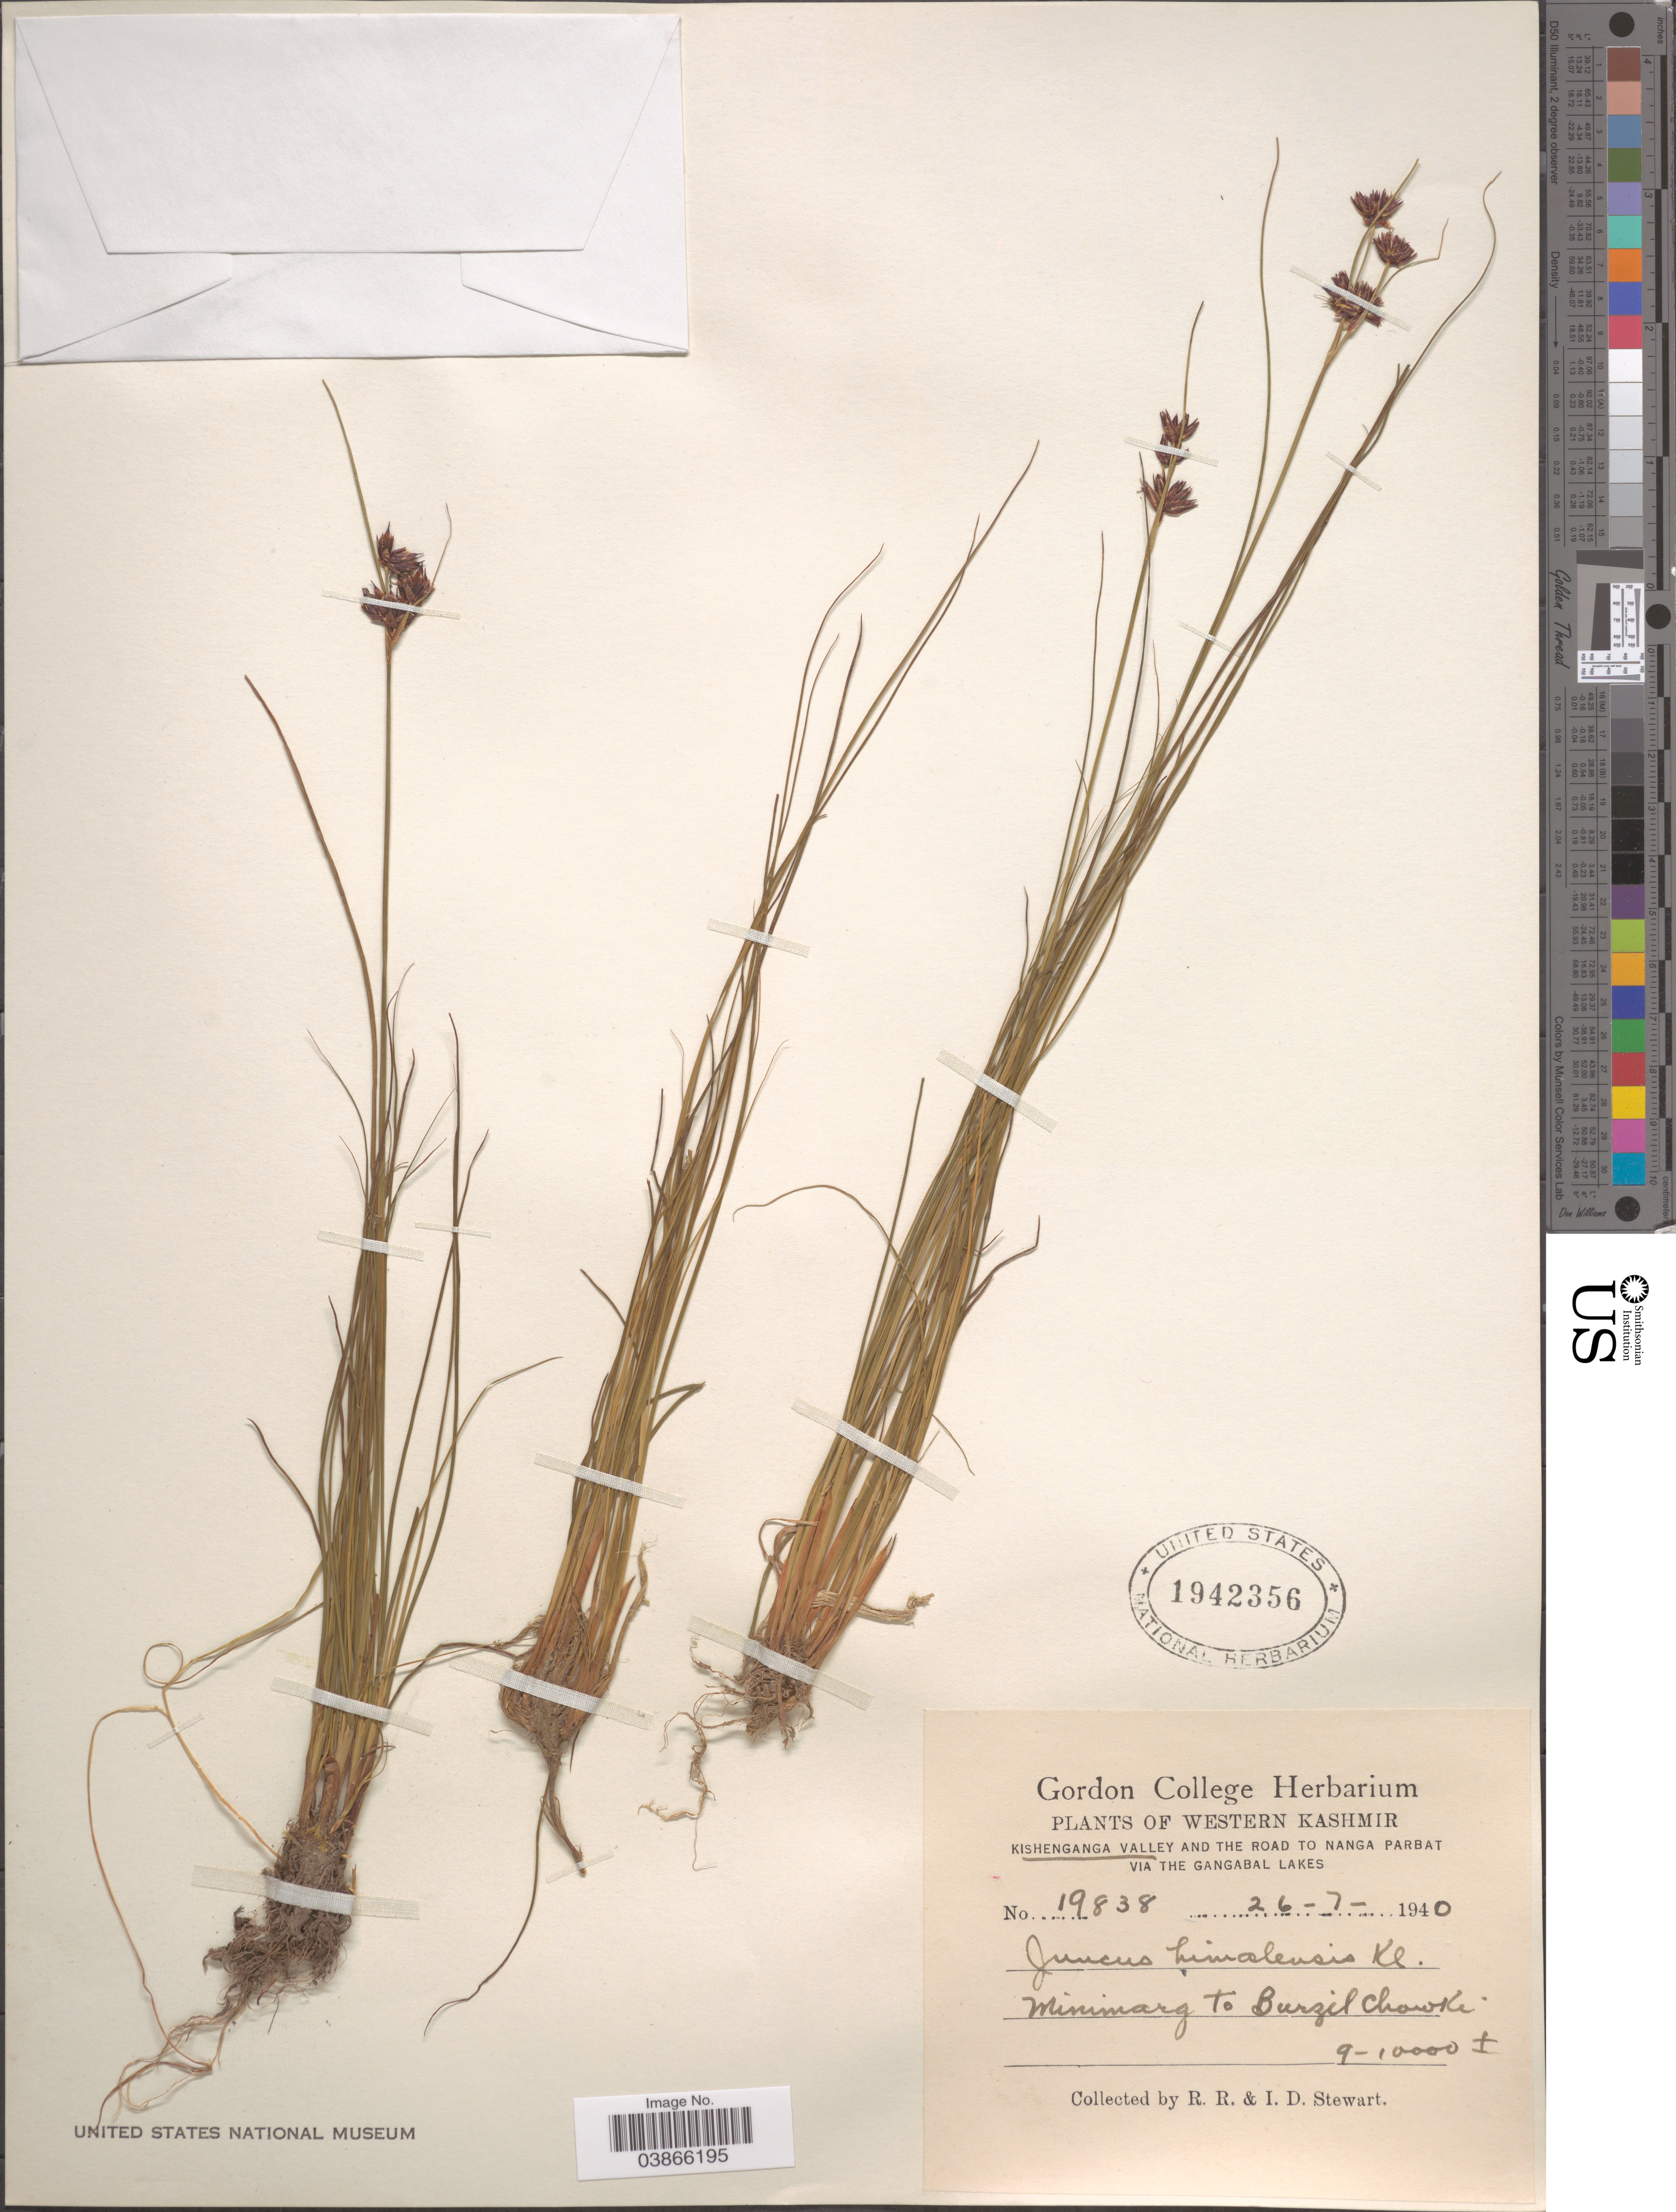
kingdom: Plantae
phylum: Tracheophyta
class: Liliopsida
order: Poales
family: Juncaceae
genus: Juncus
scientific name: Juncus himalensis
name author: Klotzsch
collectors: R. Stewart & I. Stewart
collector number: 19838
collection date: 1940-07-26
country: Pakistan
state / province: Gilgit-Baltistan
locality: Western Kashmir. Kishenganga Valley. And the road to Nanga Parbat via the Gangabal Lakes. Minimarg to Burzil Chowki.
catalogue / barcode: US 1942356